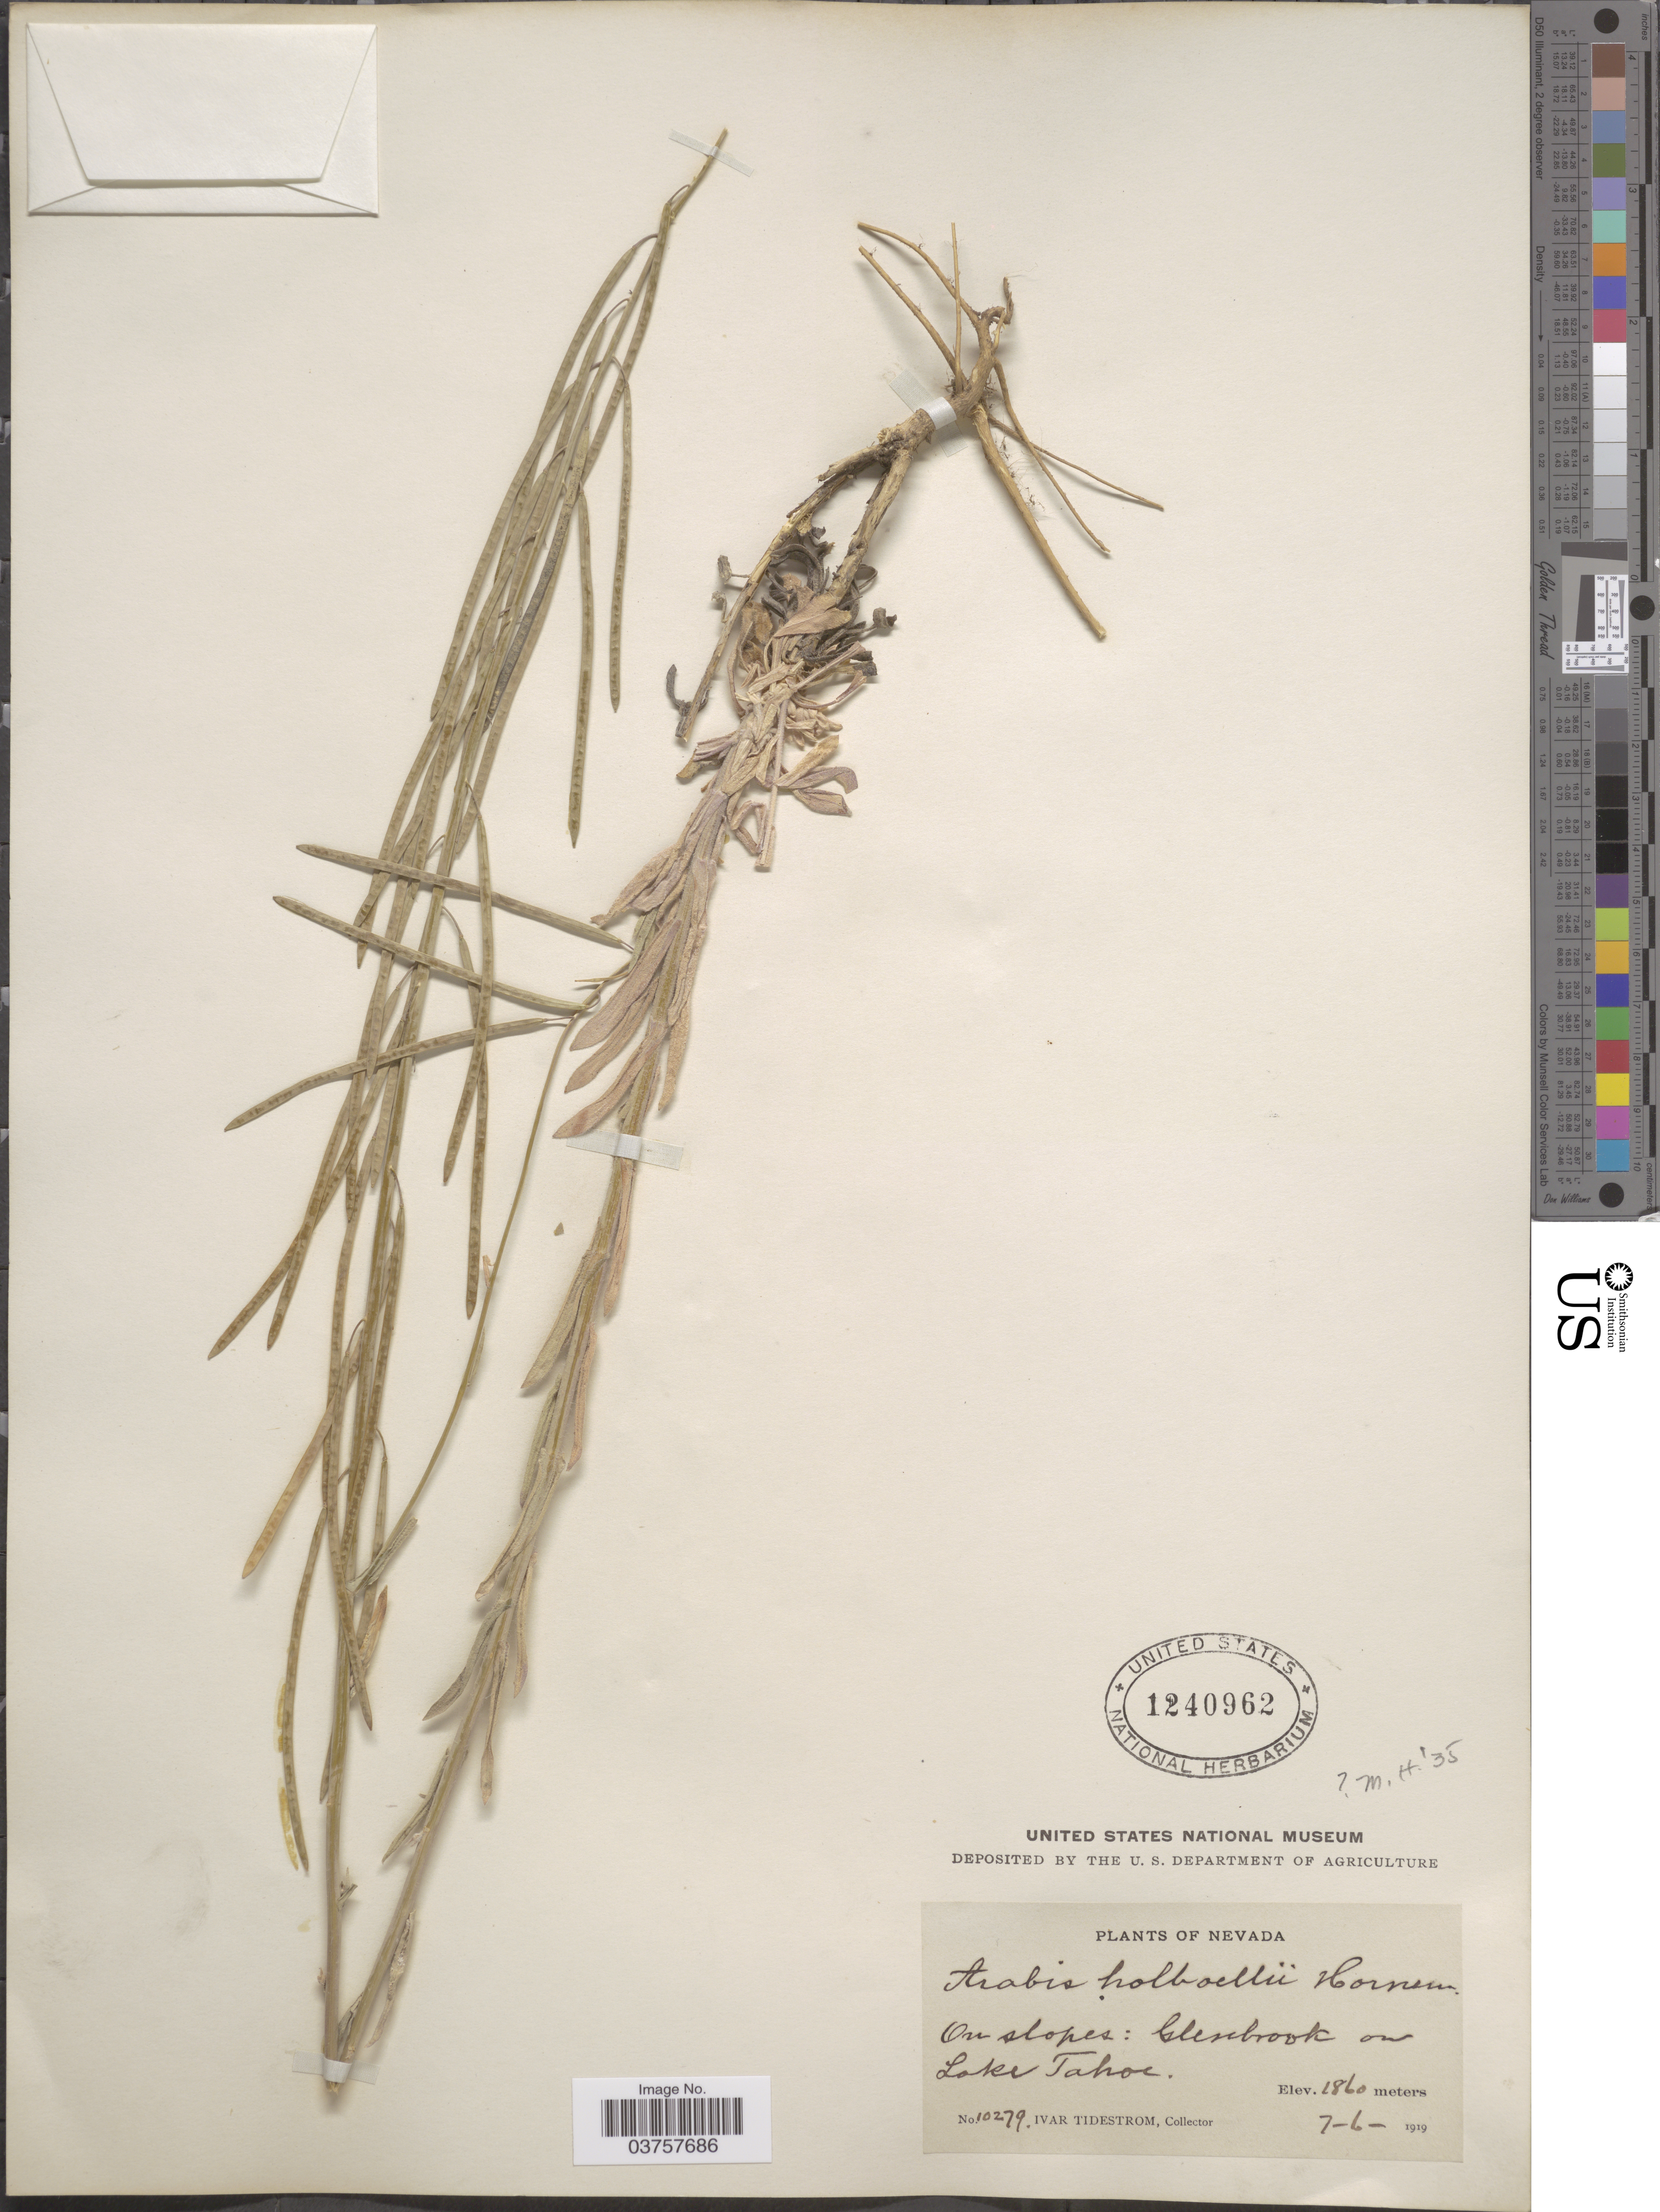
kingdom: Plantae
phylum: Tracheophyta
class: Magnoliopsida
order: Brassicales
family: Brassicaceae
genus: Arabis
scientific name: Arabis holboellii var. retrofracta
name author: Rydb.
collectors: I. F. Tidestrom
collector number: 10279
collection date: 1919-07-06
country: United States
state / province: Nevada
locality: On slopes: Glenbrook on Lake Tahoe.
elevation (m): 1860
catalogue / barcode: US 1240962